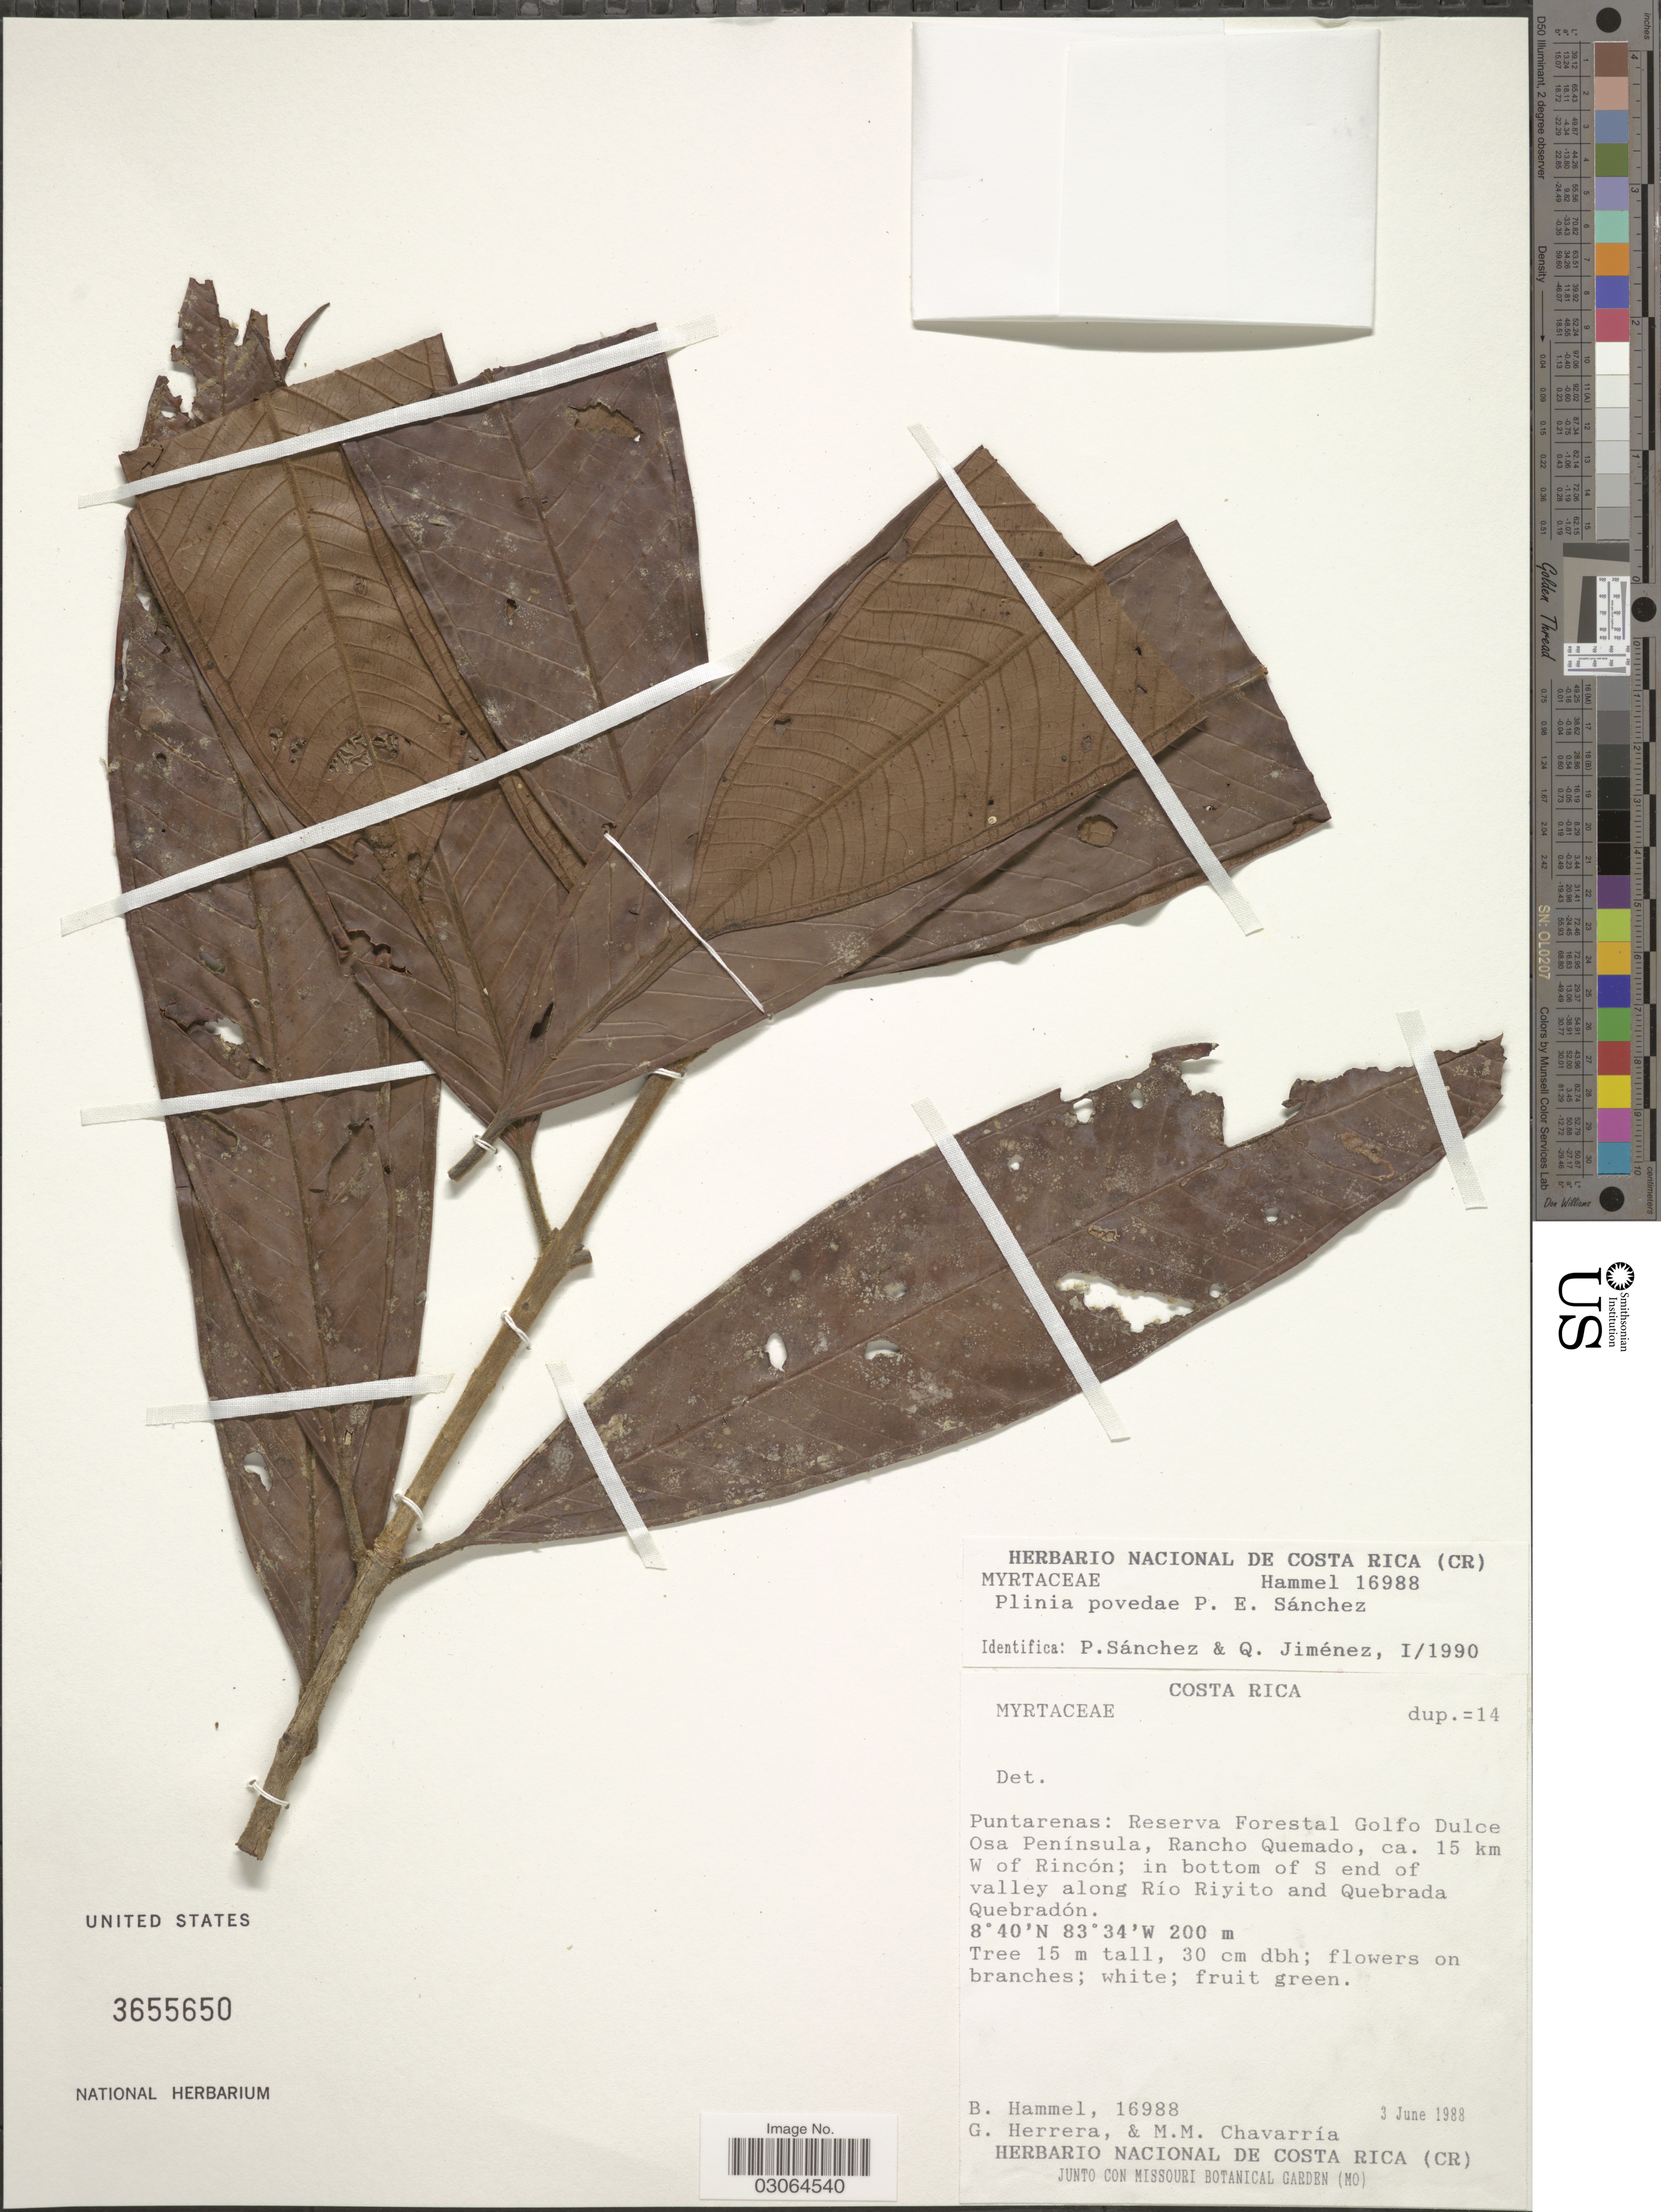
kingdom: Plantae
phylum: Tracheophyta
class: Magnoliopsida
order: Myrtales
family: Myrtaceae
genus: Plinia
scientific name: Plinia povedae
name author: P.E. Sánchez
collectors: B. Hammel, G. Herrera & M. Chavarría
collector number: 16988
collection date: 1988-06-03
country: Costa Rica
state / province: Puntarenas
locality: Reserva Florestal Golfo Dulce Osa Península, Rancho Quemado, ca. 15 km W of Rincón; in bottom of S end of valley along Río Riyito and Quebrada Quebradón.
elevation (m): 200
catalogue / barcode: US 3655650